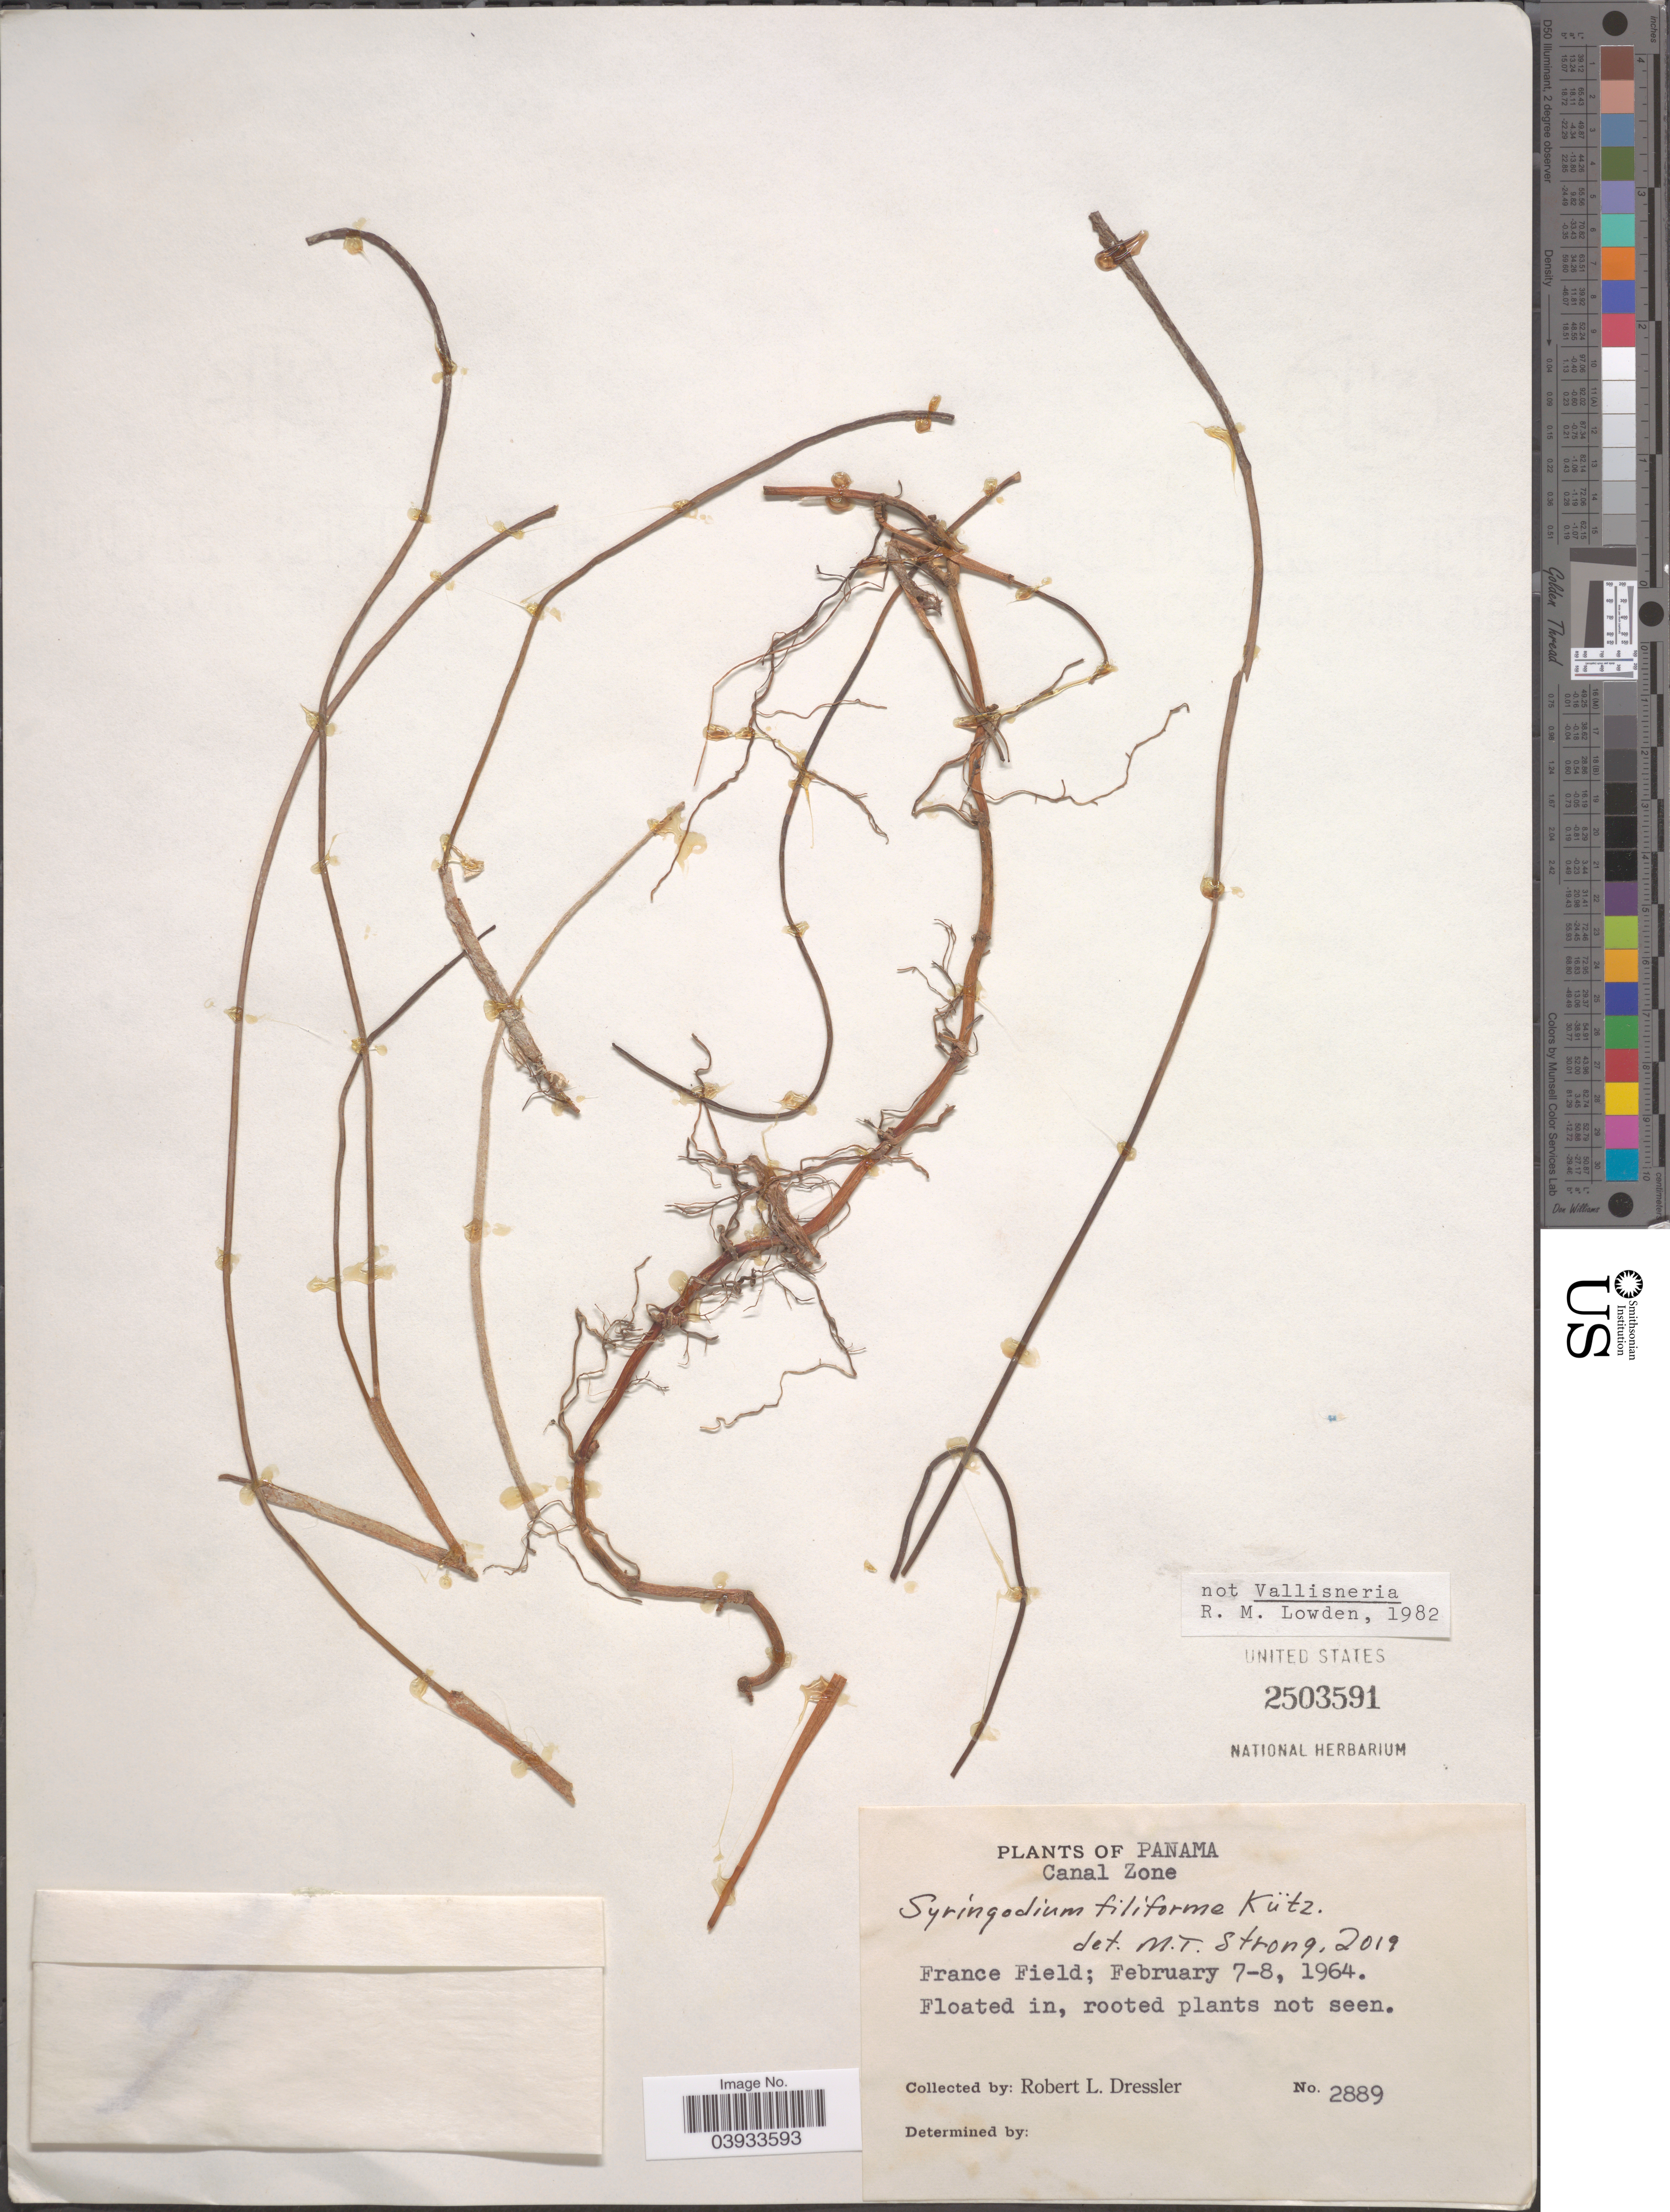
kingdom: Plantae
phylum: Tracheophyta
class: Liliopsida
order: Alismatales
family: Cymodoceaceae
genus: Syringodium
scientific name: Syringodium filiforme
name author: Kütz.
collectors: R. Dressler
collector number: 2889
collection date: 1964-02-07/1964-02-08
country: Panama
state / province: Colón / Panamá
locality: Canal Zone. France Field.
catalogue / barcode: US 2503591